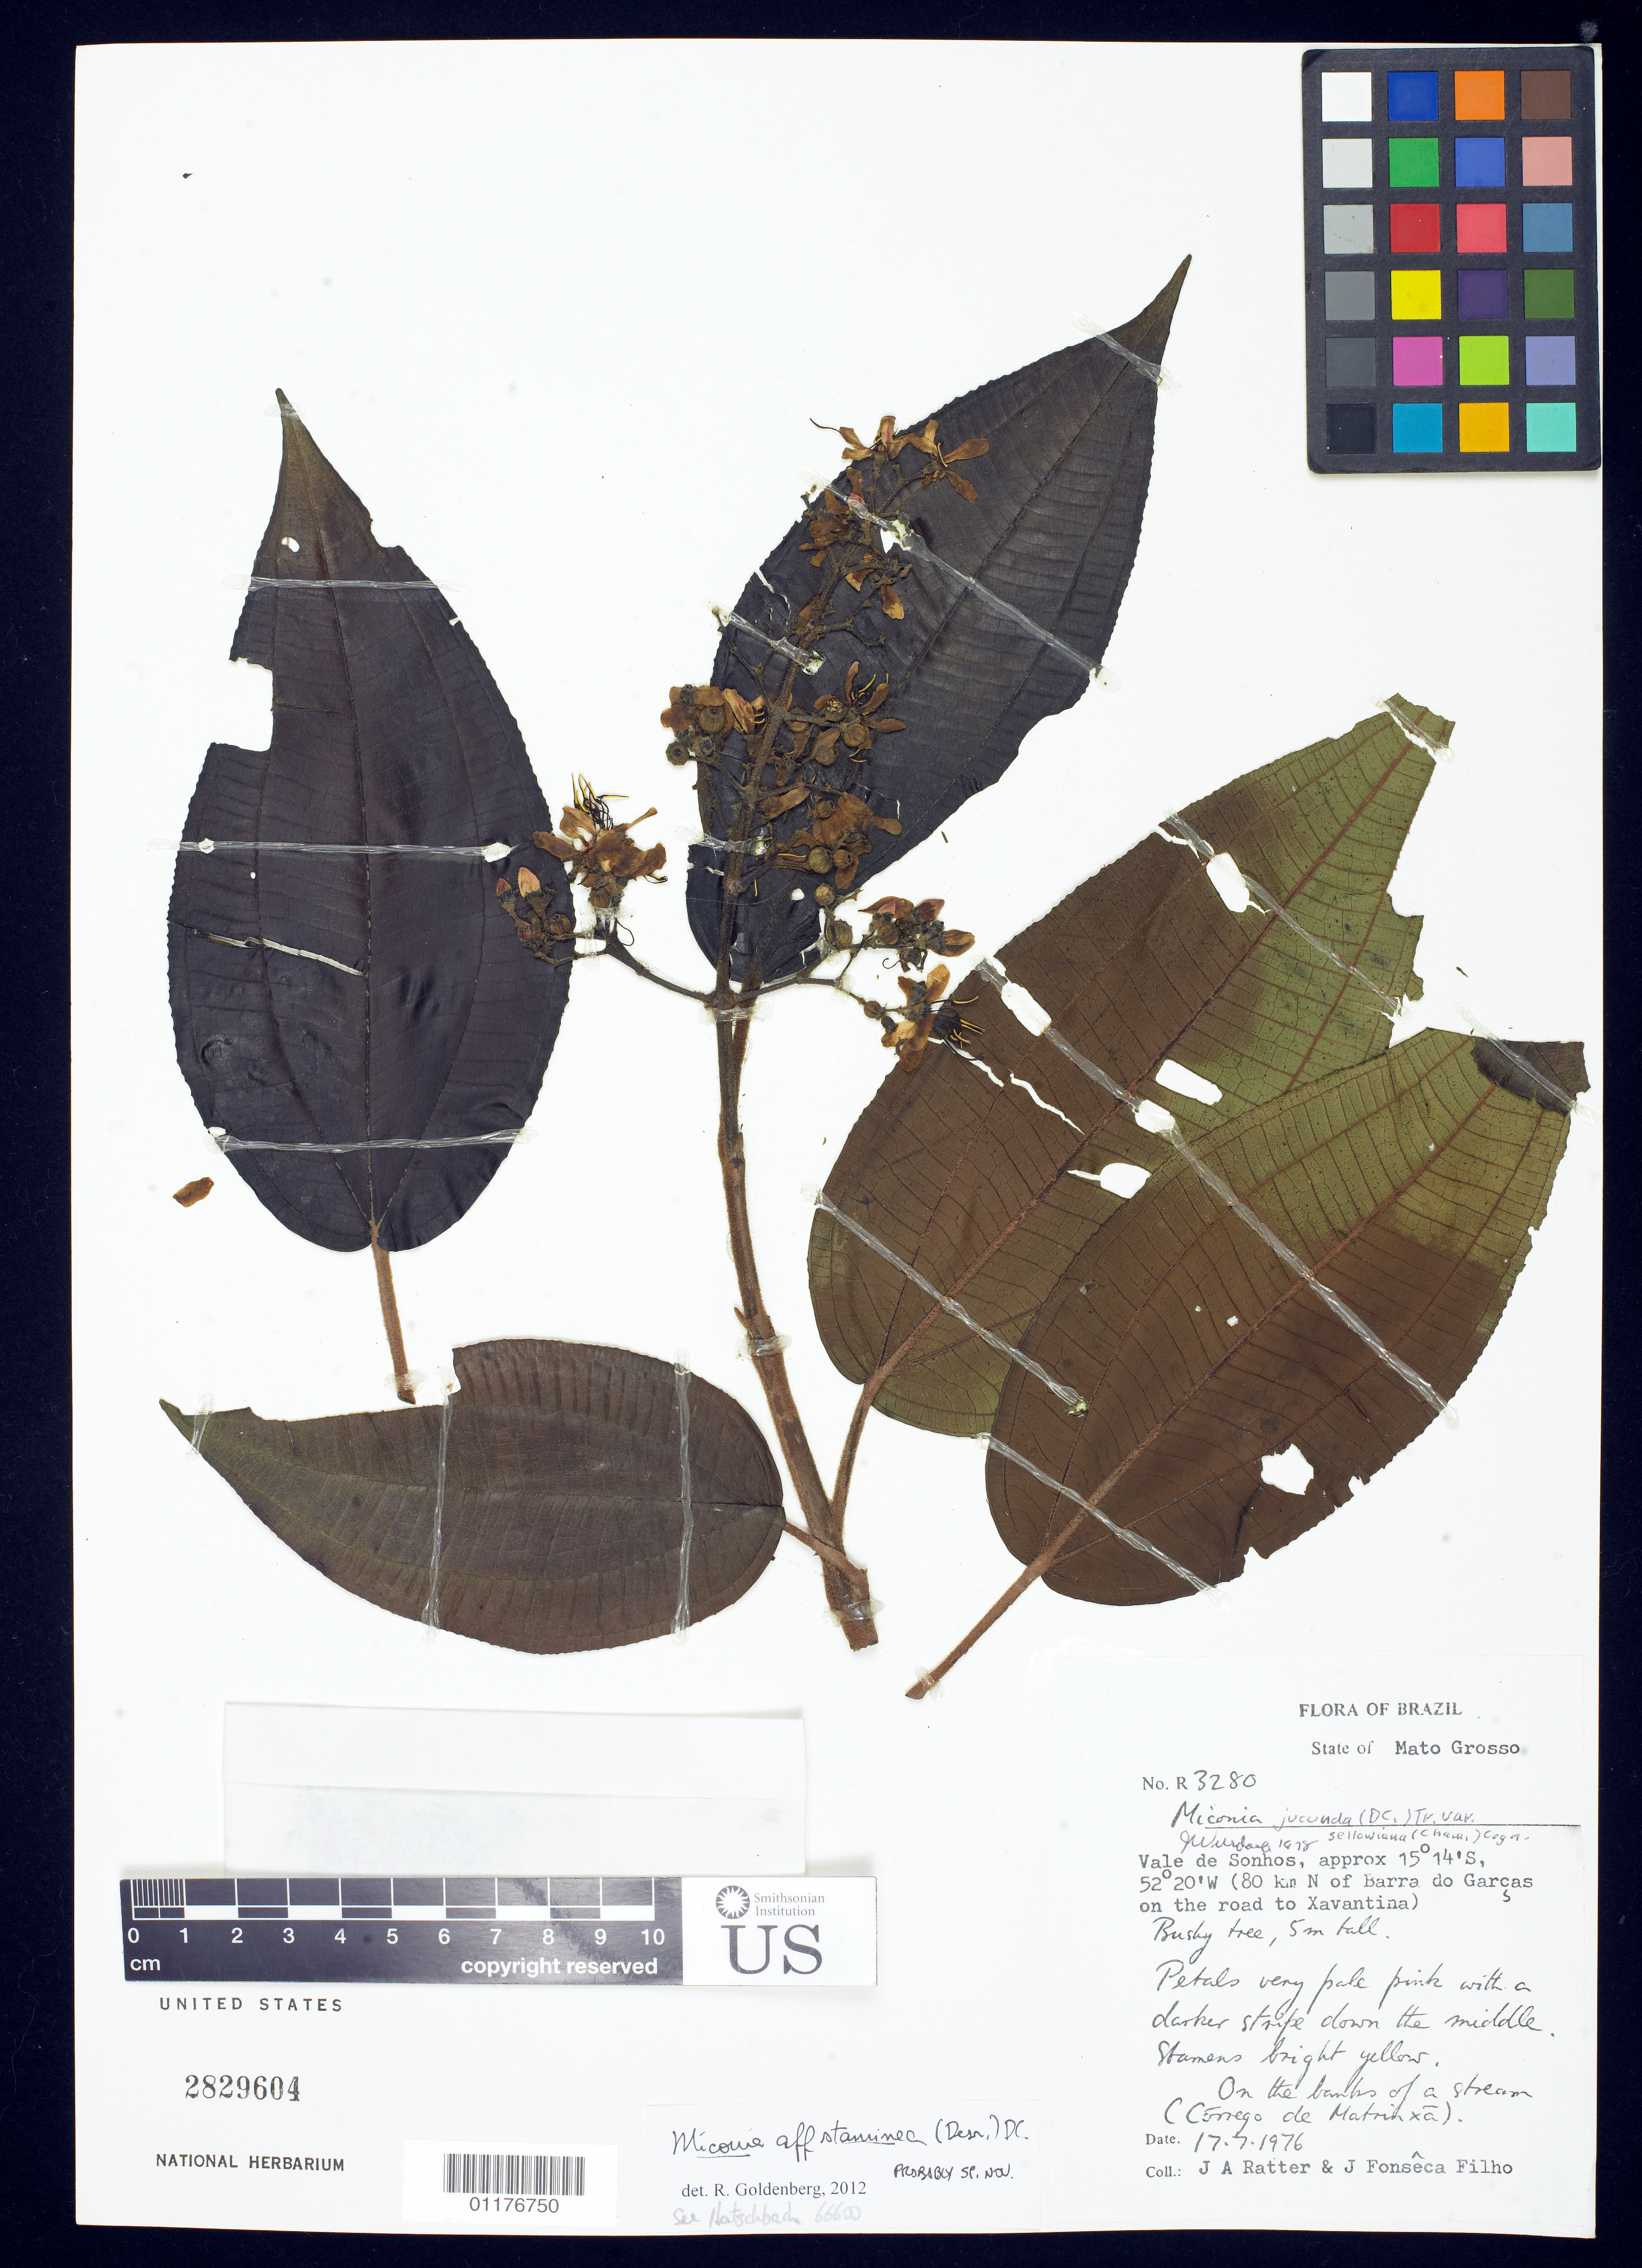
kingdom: Plantae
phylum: Tracheophyta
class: Magnoliopsida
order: Myrtales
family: Melastomataceae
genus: Miconia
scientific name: Miconia staminea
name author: DC.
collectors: J. Ratter & J. Fonseca Filho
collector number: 3280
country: Brazil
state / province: Mato Grosso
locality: Vale de Sonhos, N of Barra do Garcas on road to Xavantina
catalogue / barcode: US 2829604